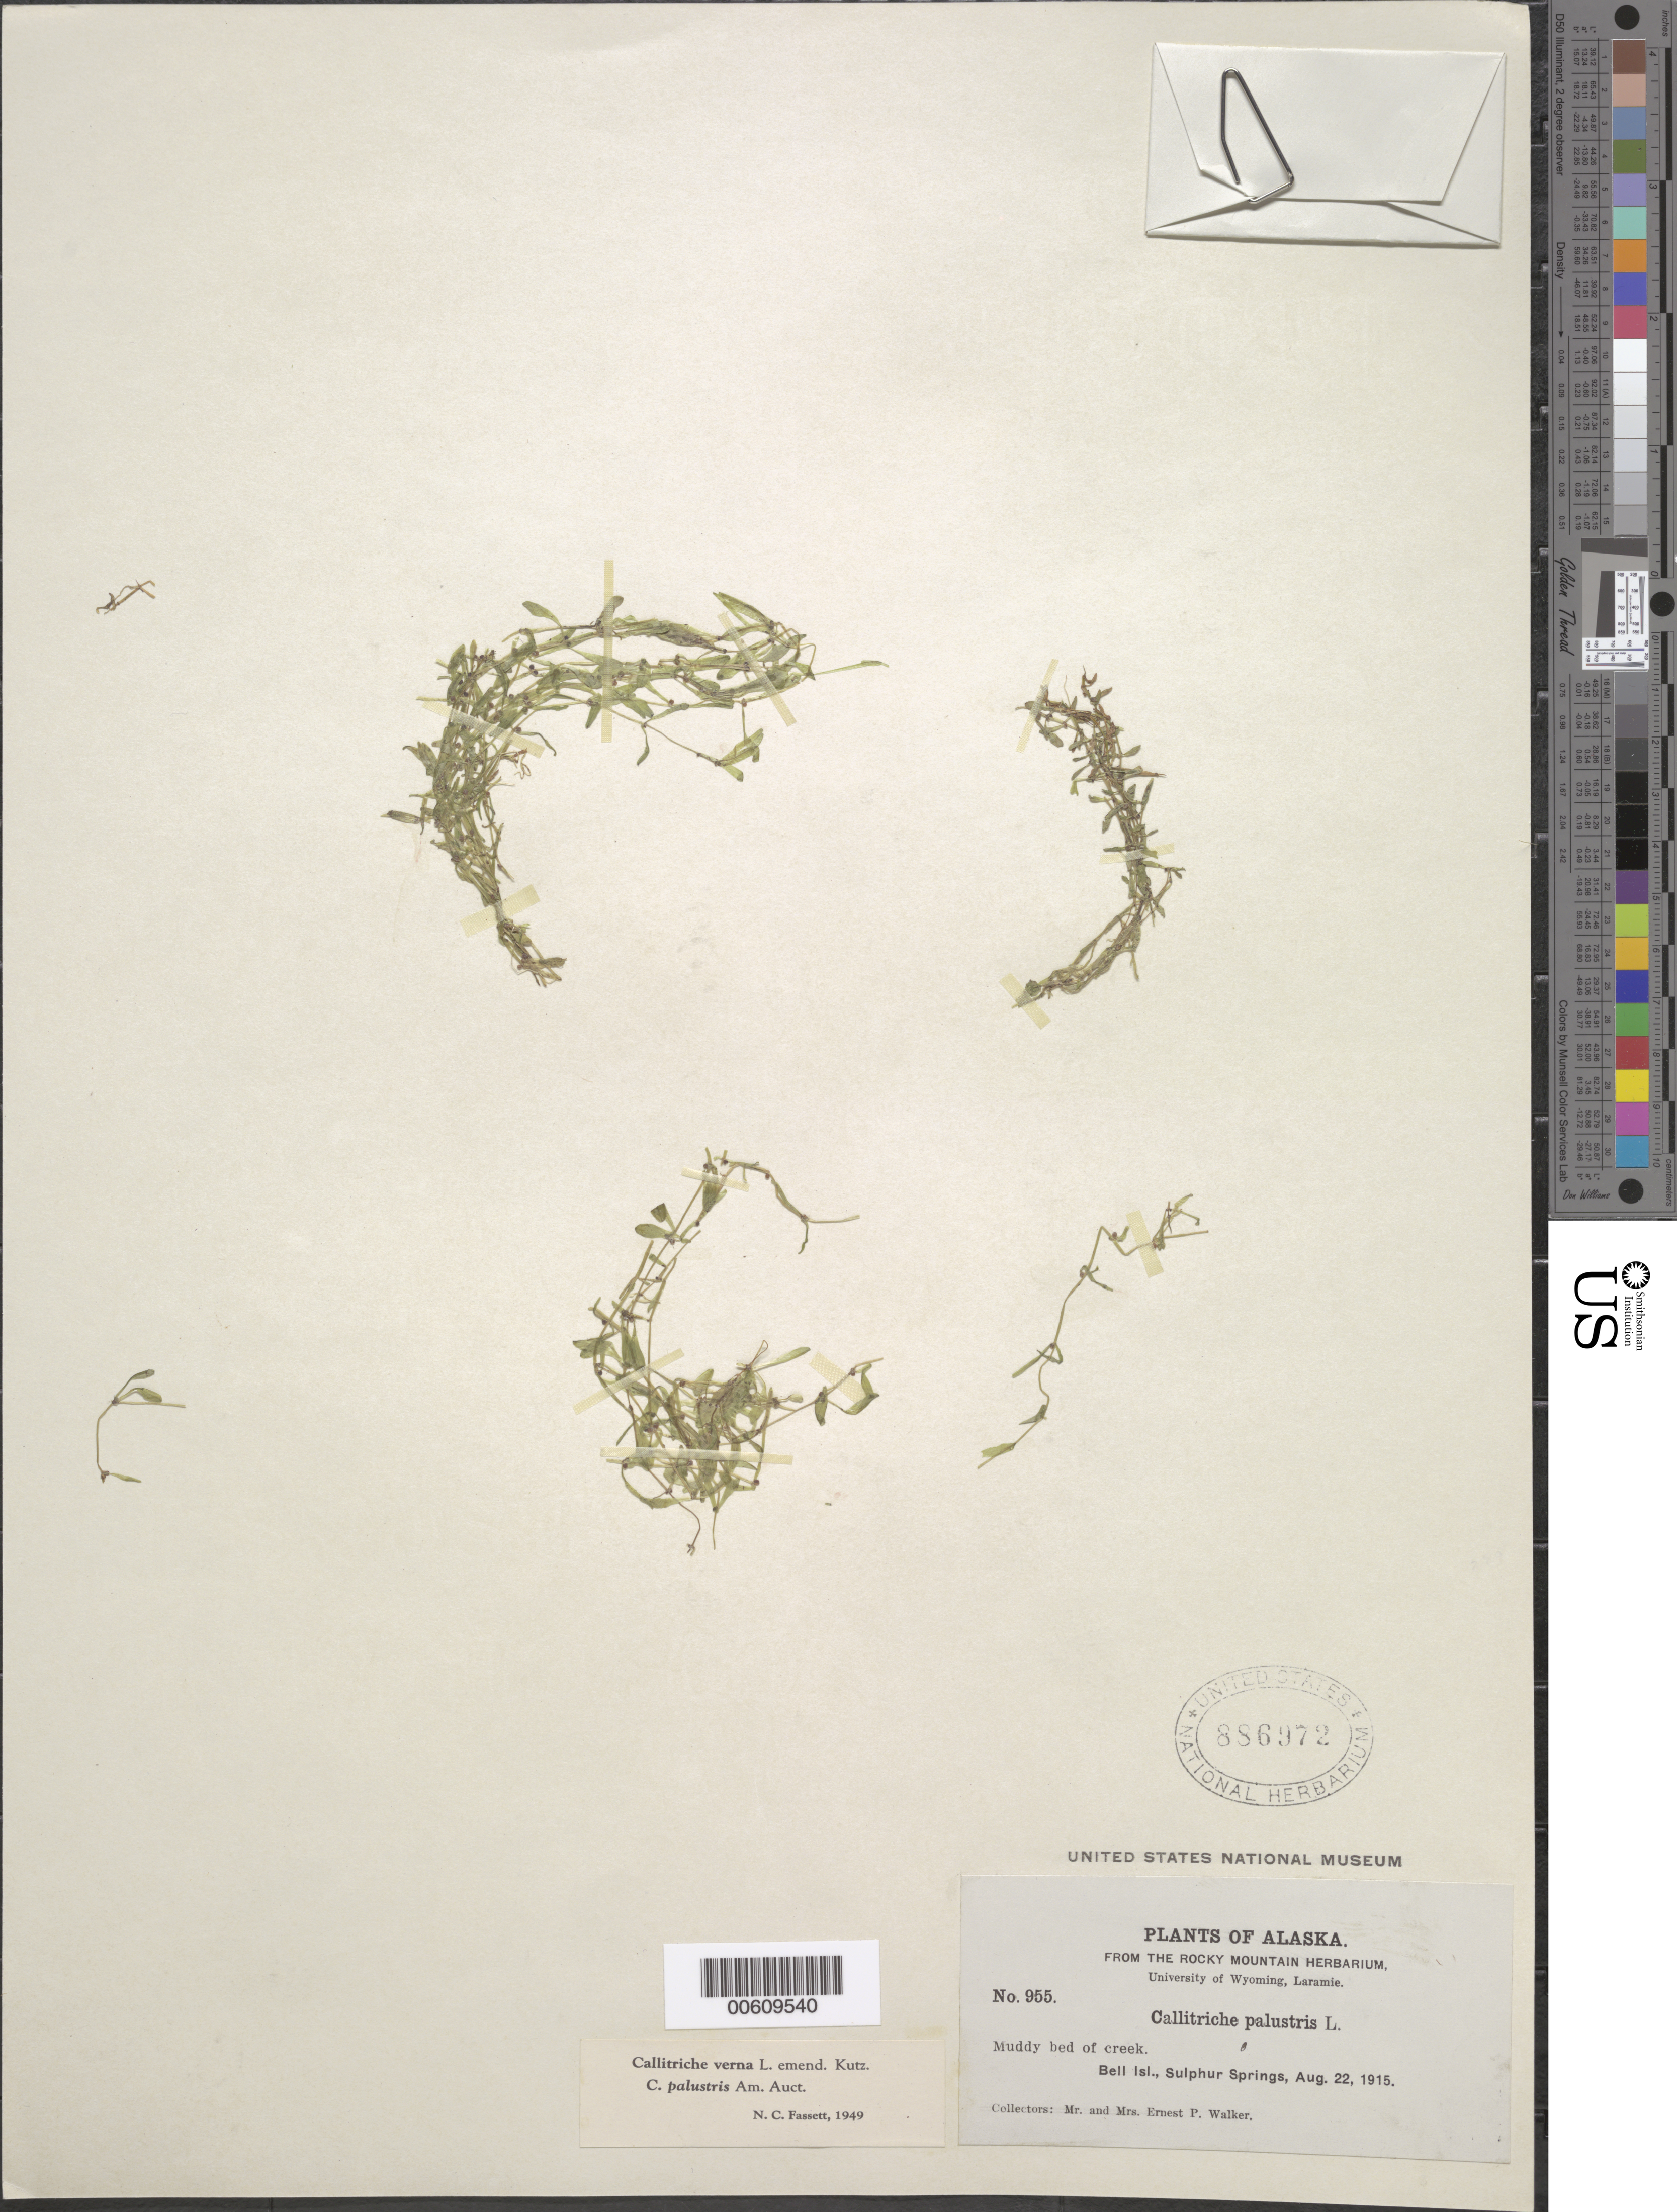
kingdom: Plantae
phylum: Tracheophyta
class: Magnoliopsida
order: Lamiales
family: Plantaginaceae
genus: Callitriche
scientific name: Callitriche verna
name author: L.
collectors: E. Walker & E. Walker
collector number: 955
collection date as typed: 22 Aug 1915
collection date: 1915-08-22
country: United States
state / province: Alaska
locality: Bell Isl., Sulphur Springs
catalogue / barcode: US 886972